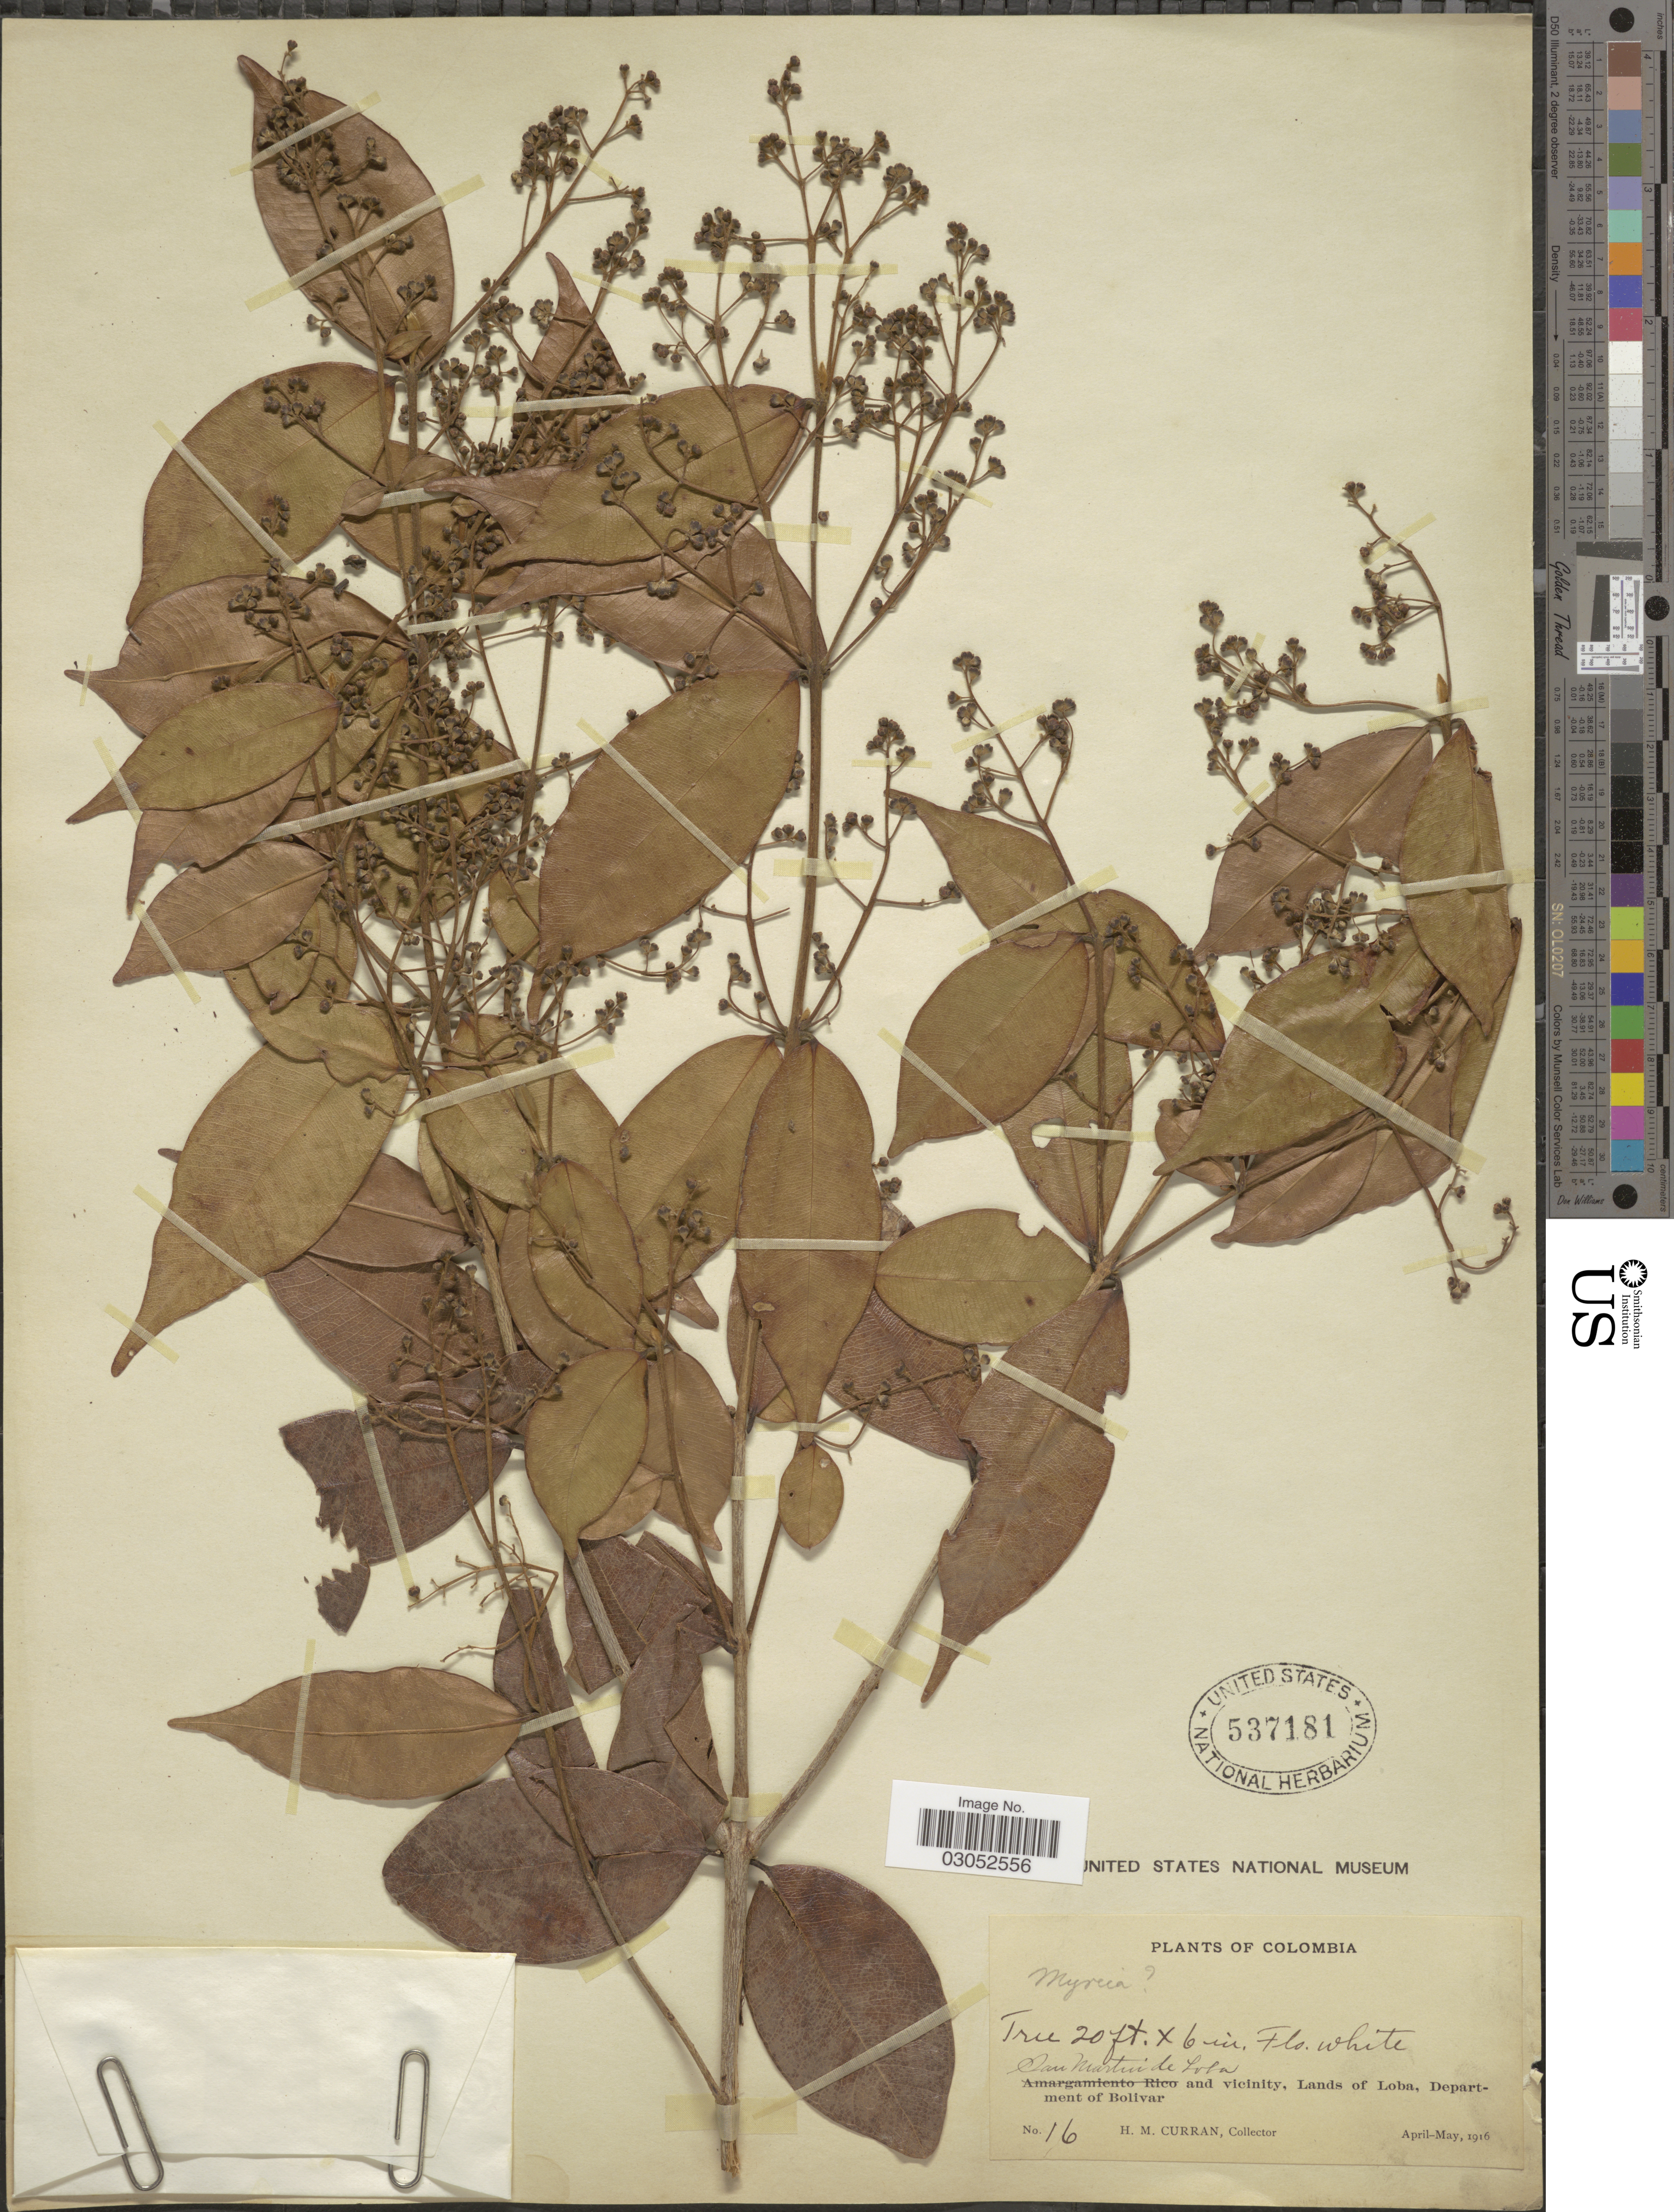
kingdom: Plantae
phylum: Tracheophyta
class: Magnoliopsida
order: Myrtales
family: Myrtaceae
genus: Myrcia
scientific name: Myrcia sp.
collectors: H. M. Curran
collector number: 16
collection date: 1916-04/1916-05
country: Colombia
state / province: Bolívar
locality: San Martuide Loba and vicinity, Lands of Loba, Department of Bolivar.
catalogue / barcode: US 537181